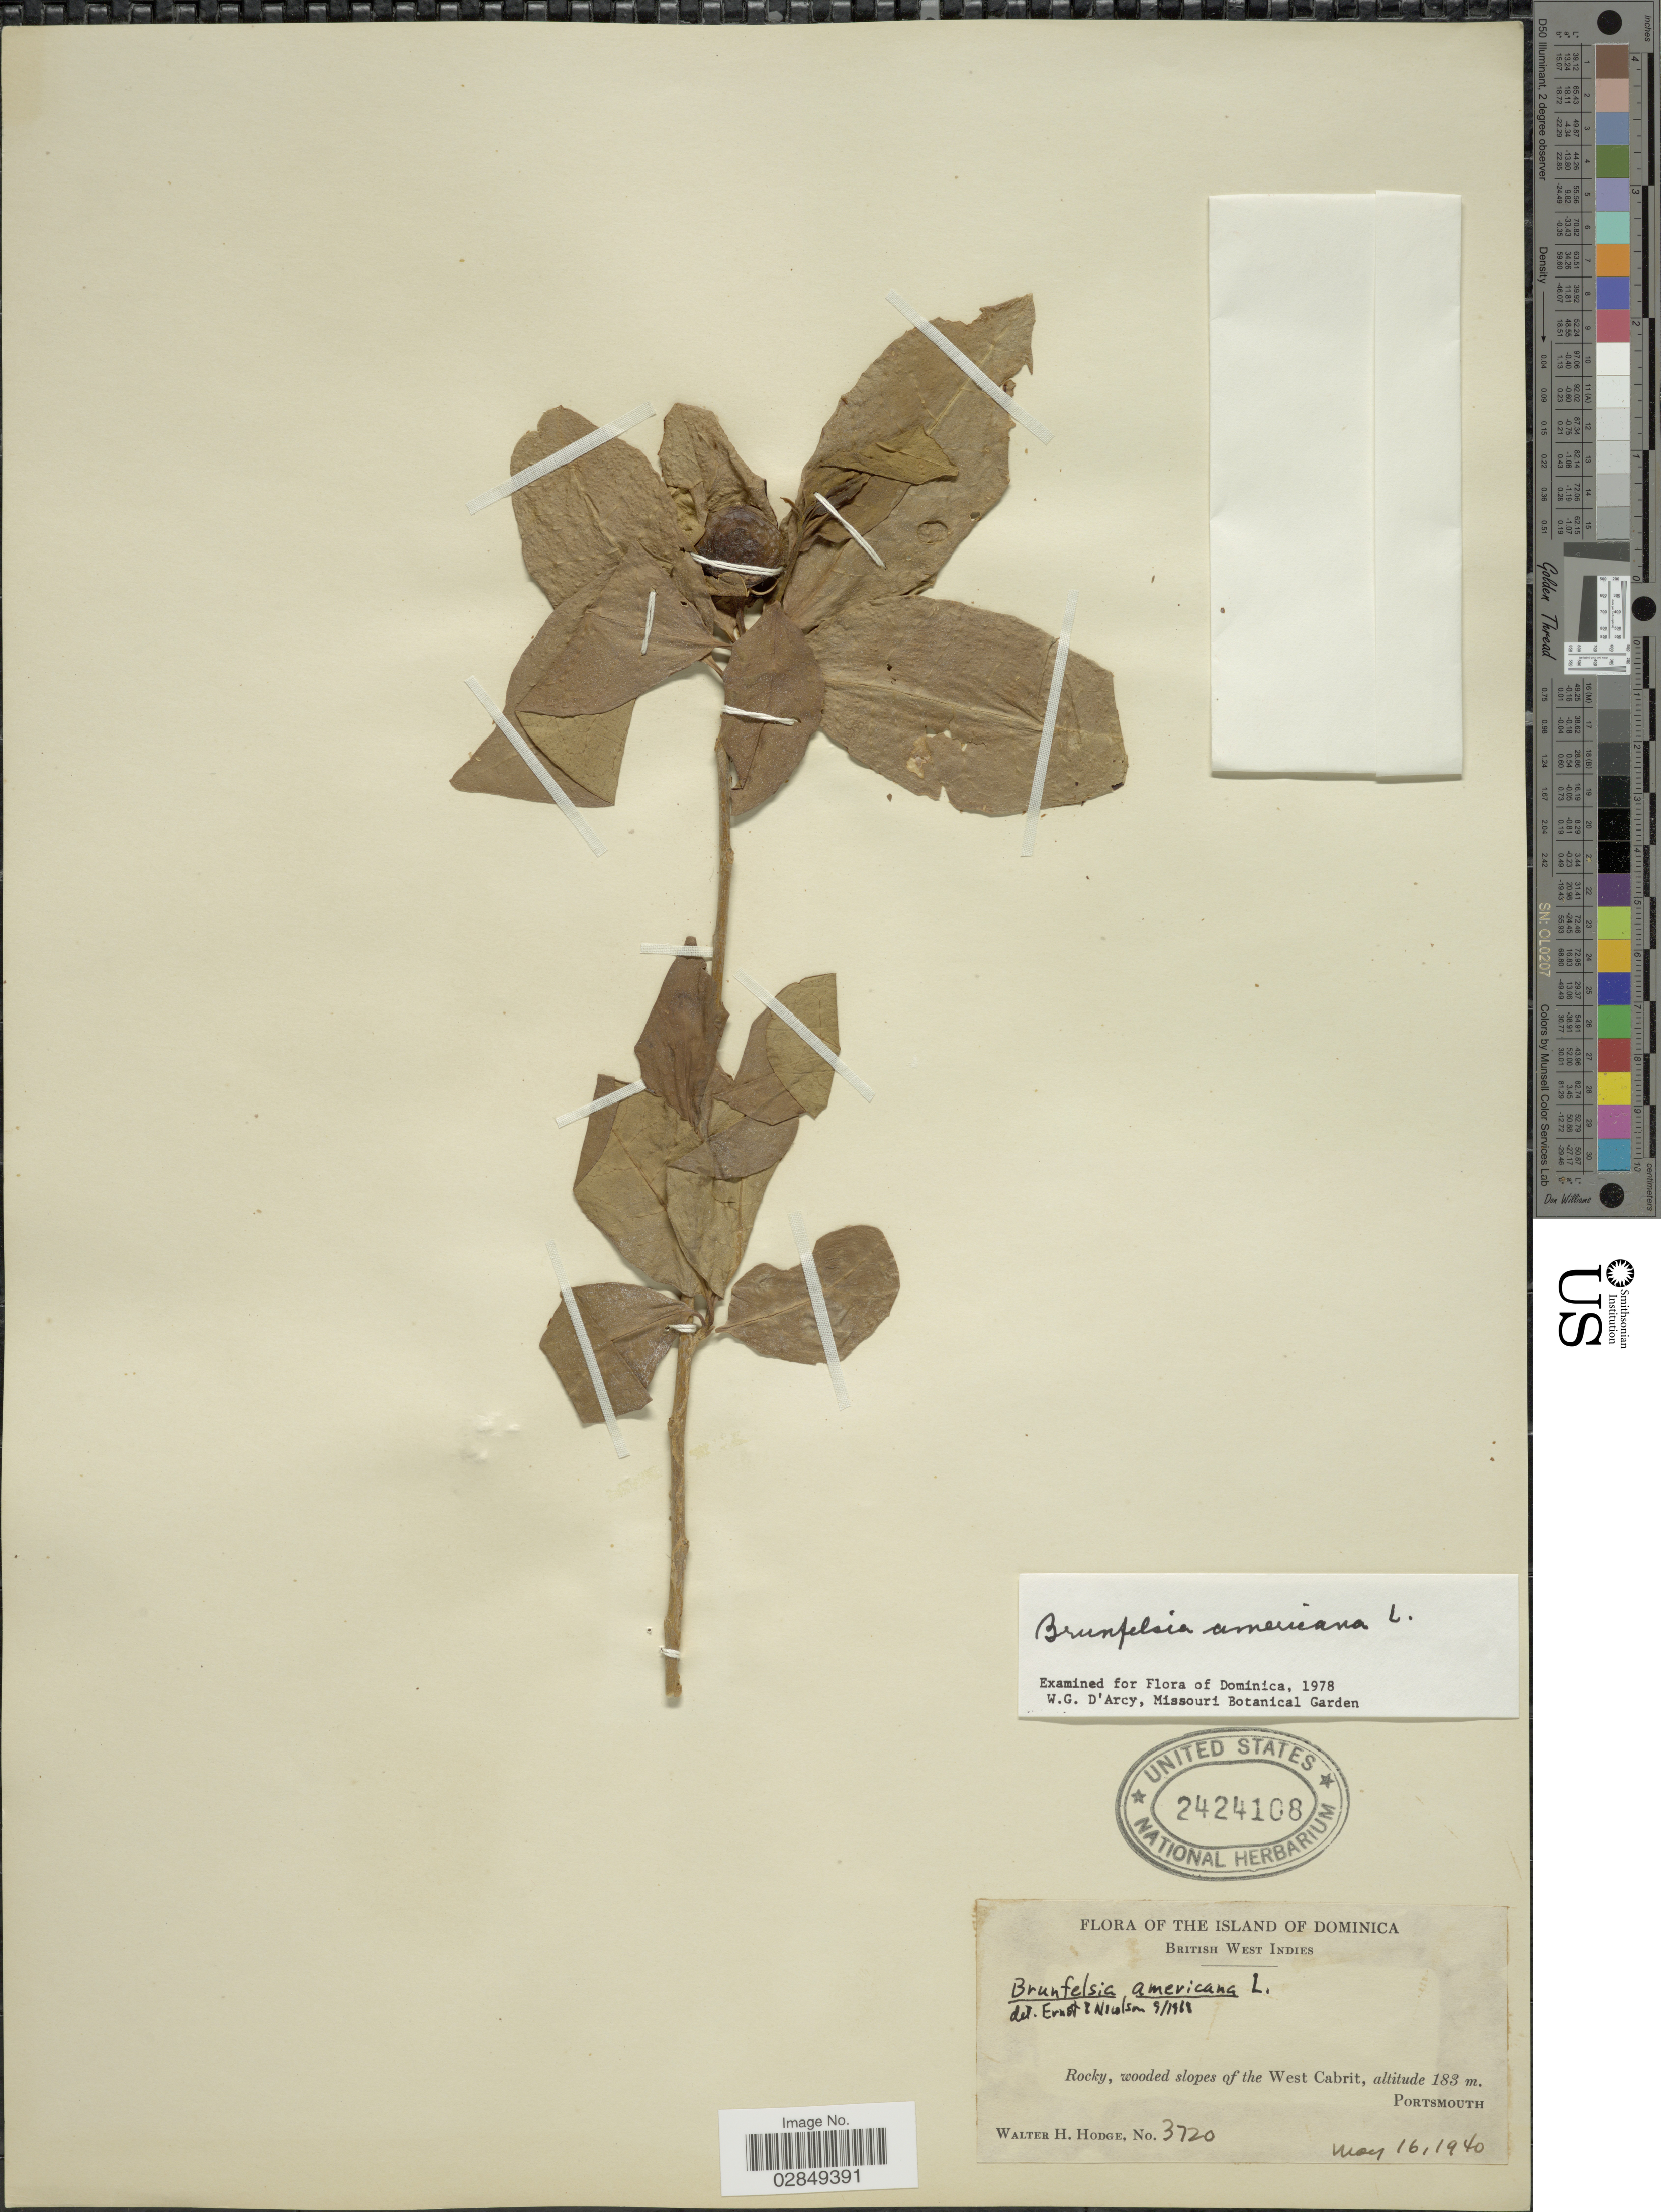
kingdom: Plantae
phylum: Tracheophyta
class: Magnoliopsida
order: Solanales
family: Solanaceae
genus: Brunfelsia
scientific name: Brunfelsia americana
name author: L.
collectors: W. Hodge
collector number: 3720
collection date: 1940-05-16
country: Dominica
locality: British West Indies. Rocky, wooded slopes of the West Carbit. Portsmouth.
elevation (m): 183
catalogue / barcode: US 2424108